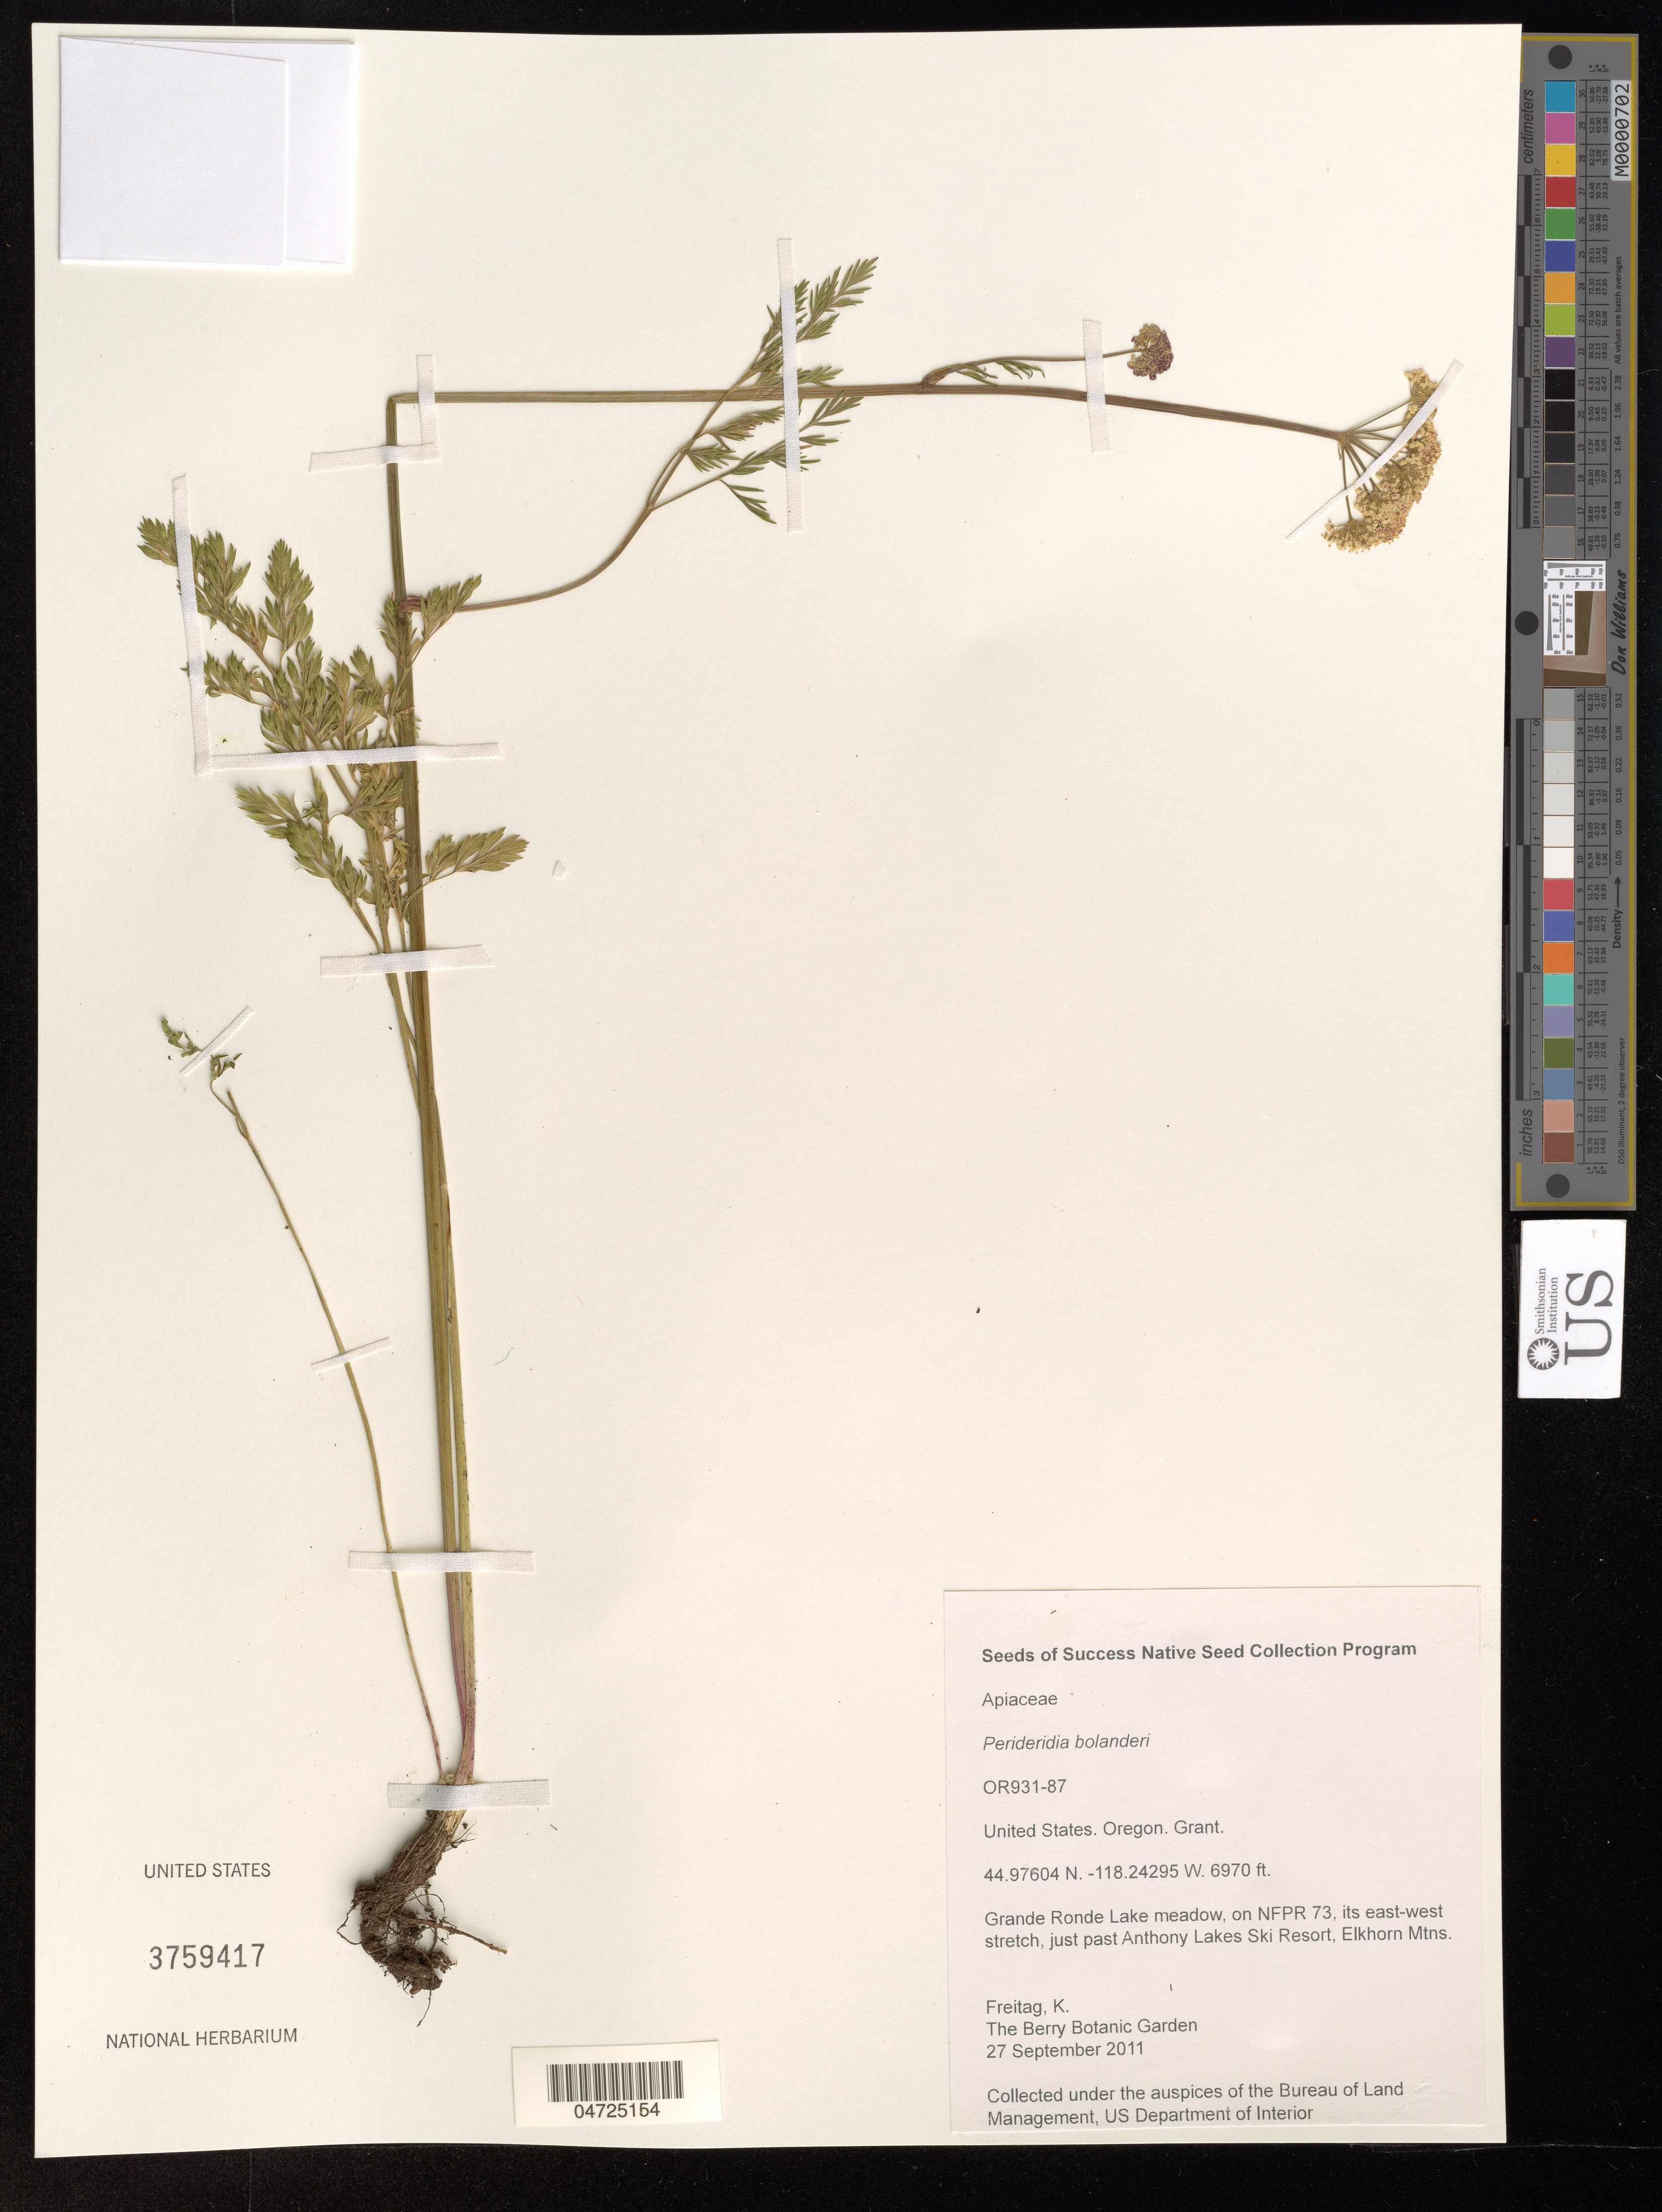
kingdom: Plantae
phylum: Tracheophyta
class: Magnoliopsida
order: Apiales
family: Apiaceae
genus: Perideridia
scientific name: Perideridia bolanderi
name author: A. Nelson & J.F. Macbr.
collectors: K. Freitag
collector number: OR931-87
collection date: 2011-09-27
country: United States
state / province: Oregon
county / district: Grant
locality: Grant. Grande Ronde Lake meadow, on NFPR 73, its east-west stretch, just past Anthony Lakes Ski Resrot, Elkhorn Mtns.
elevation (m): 2124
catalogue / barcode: US 3759417